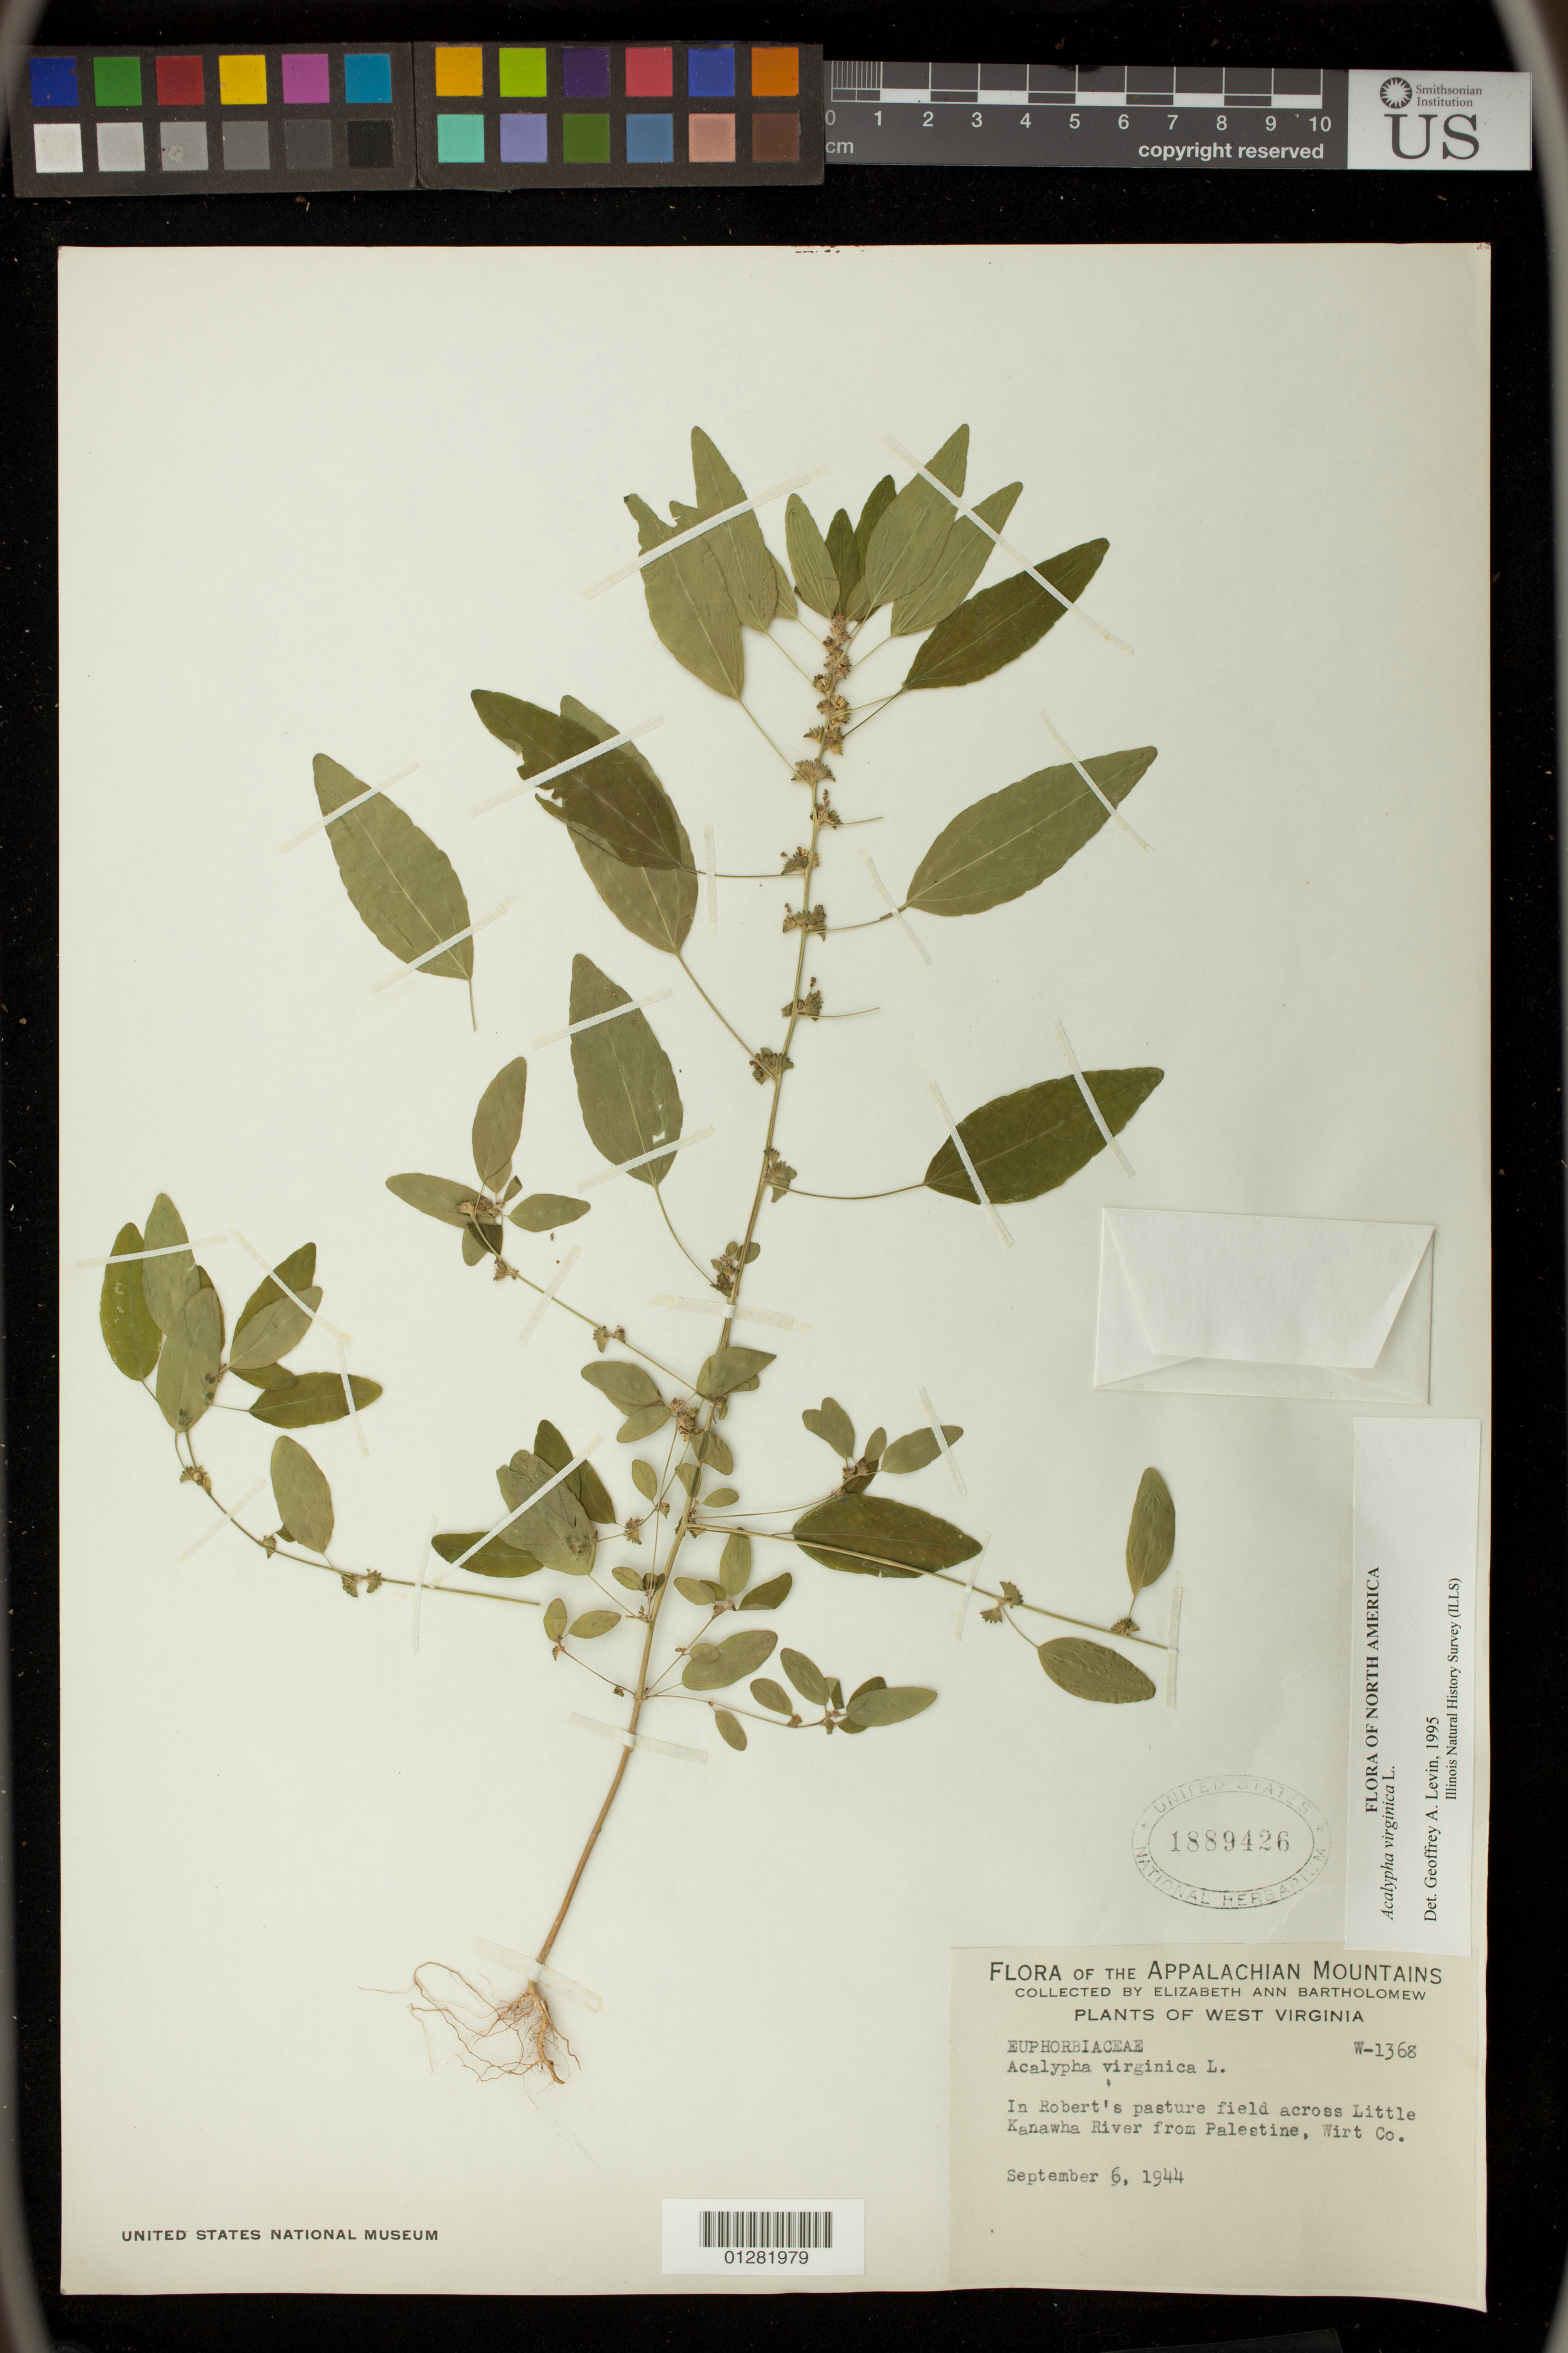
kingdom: Plantae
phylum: Tracheophyta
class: Magnoliopsida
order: Malpighiales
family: Euphorbiaceae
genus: Acalypha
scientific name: Acalypha virginica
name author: L.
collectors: E. Bartholomew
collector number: W-1368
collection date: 1944-09-06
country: United States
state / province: West Virginia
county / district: Wood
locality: In Robert's pasture field across Little Kanawha River from Palestine, Wirt Co.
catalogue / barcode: US 1889426